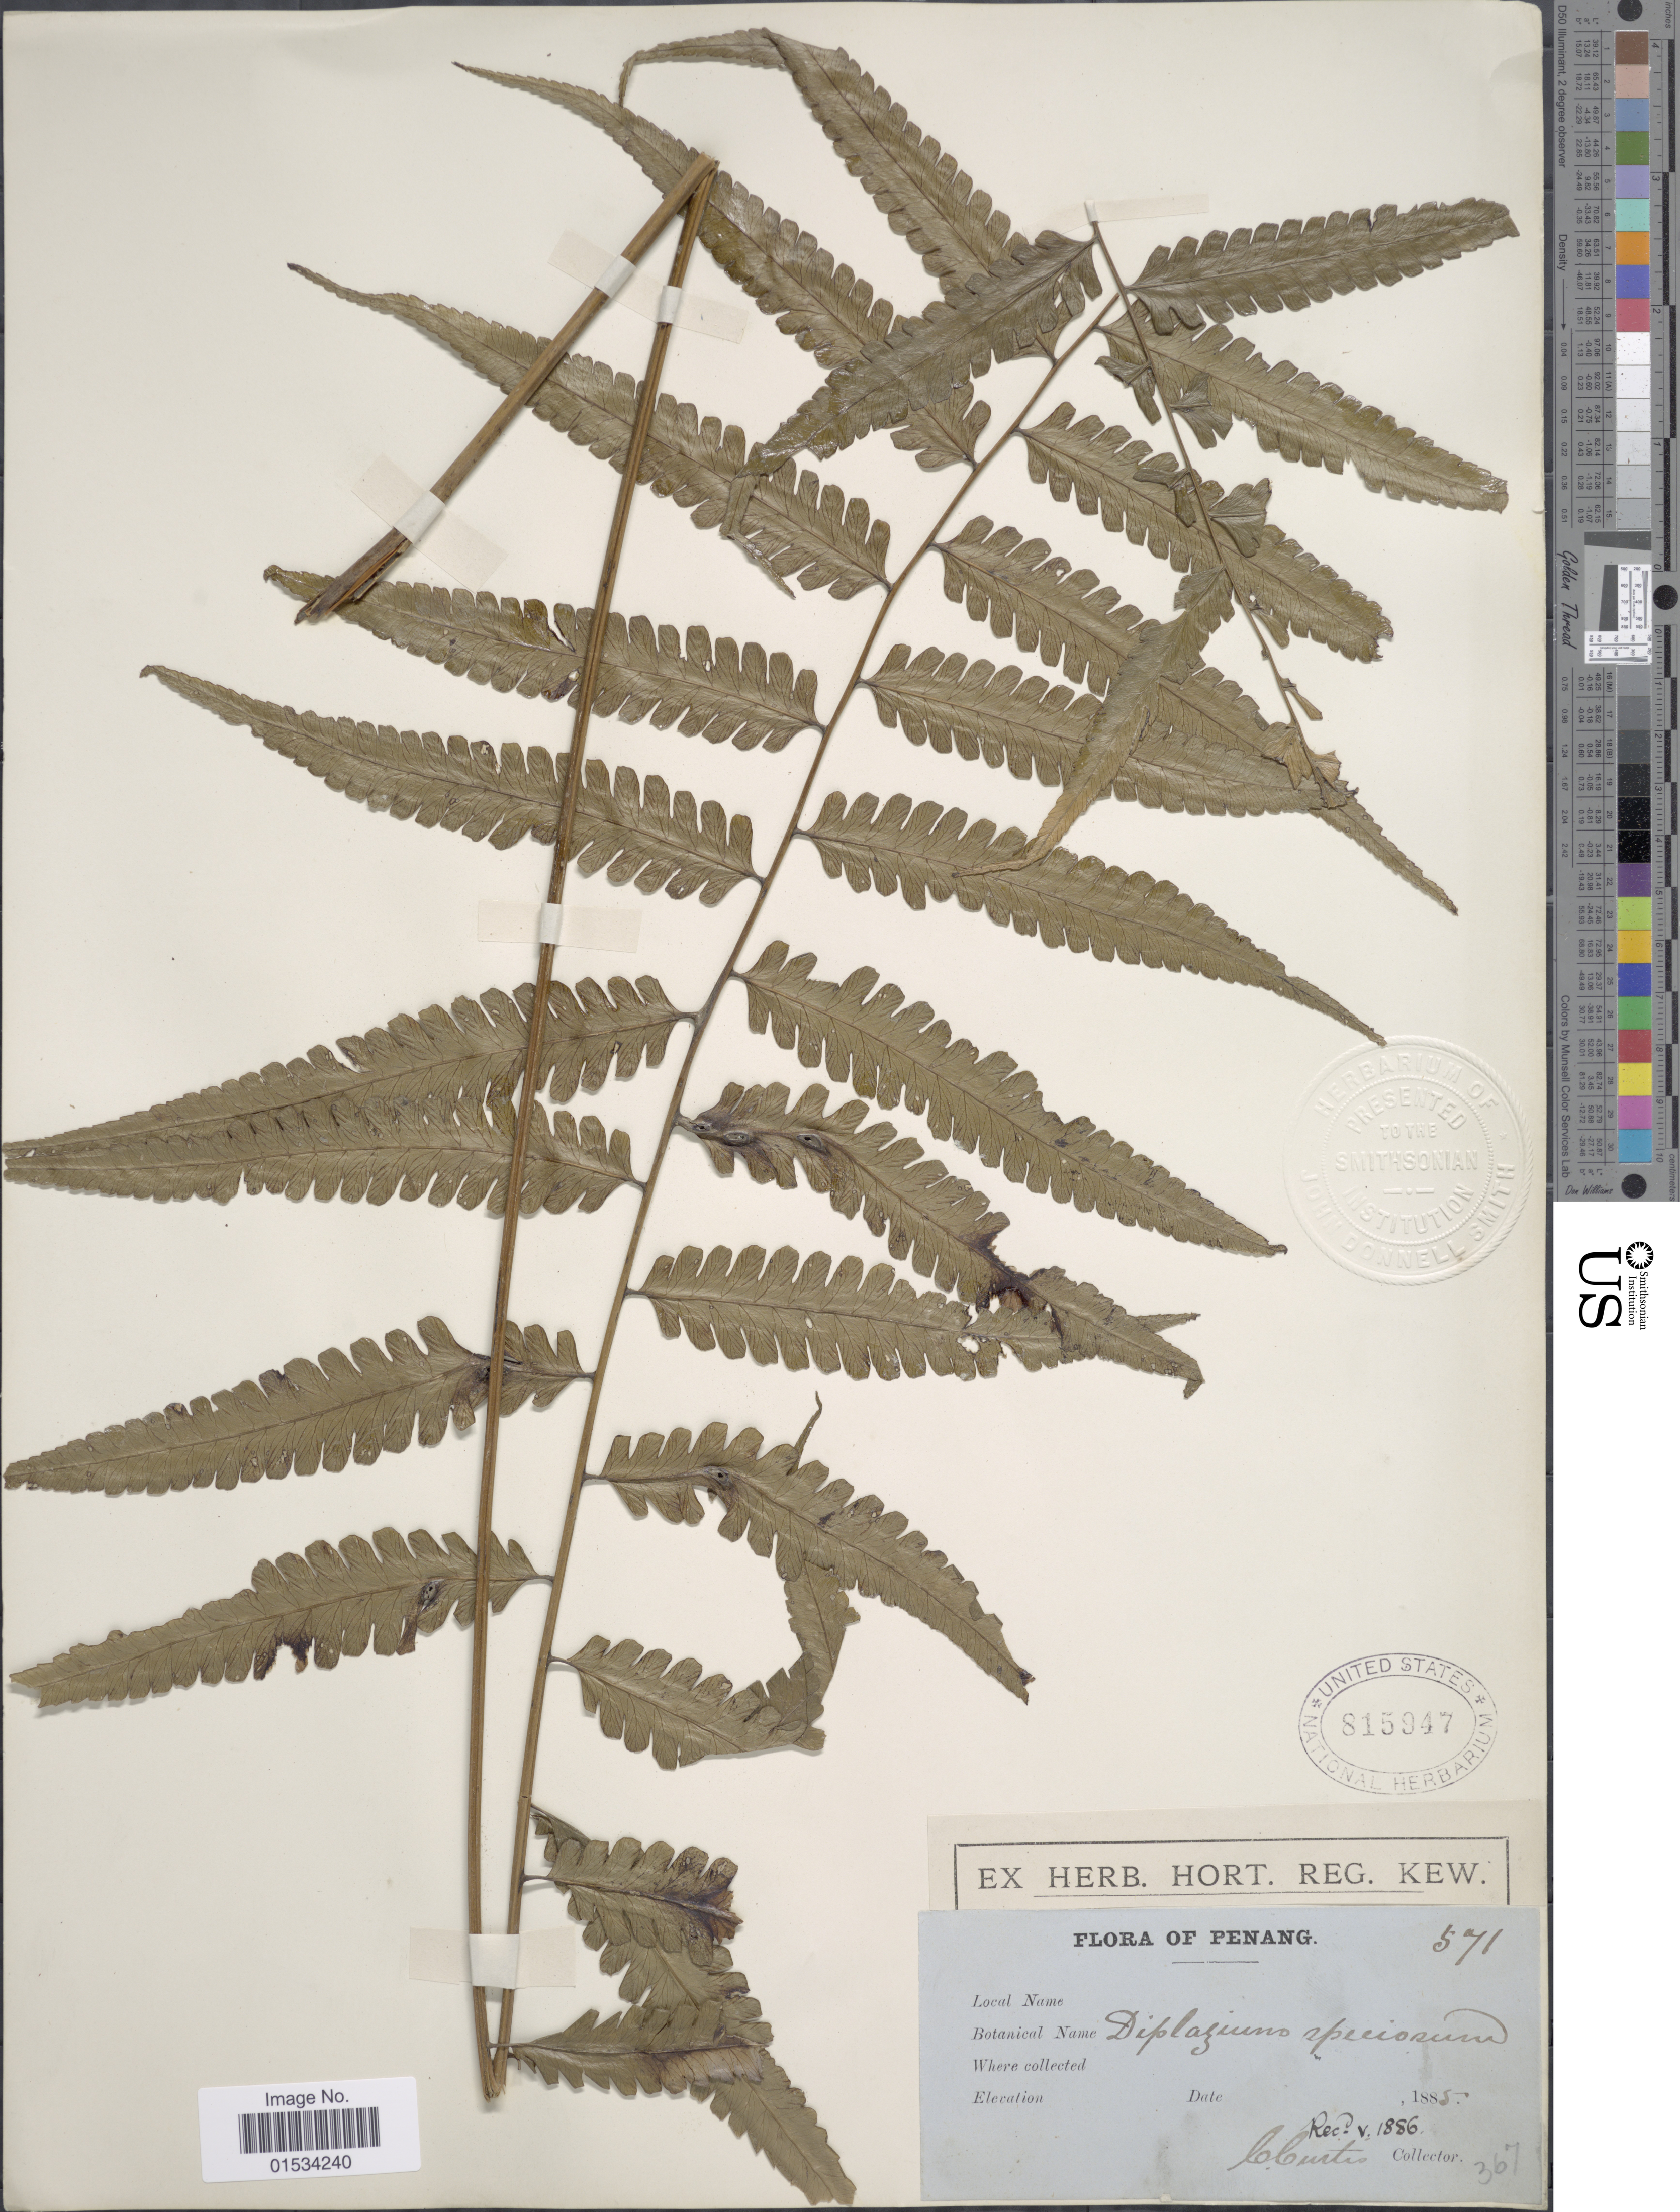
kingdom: Plantae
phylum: Tracheophyta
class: Polypodiopsida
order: Polypodiales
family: Athyriaceae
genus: Diplazium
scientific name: Diplazium sorzogonense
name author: (C. Presl) C. Presl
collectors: C. Curtis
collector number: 367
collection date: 1886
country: Malaysia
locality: Penang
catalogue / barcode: US 815947